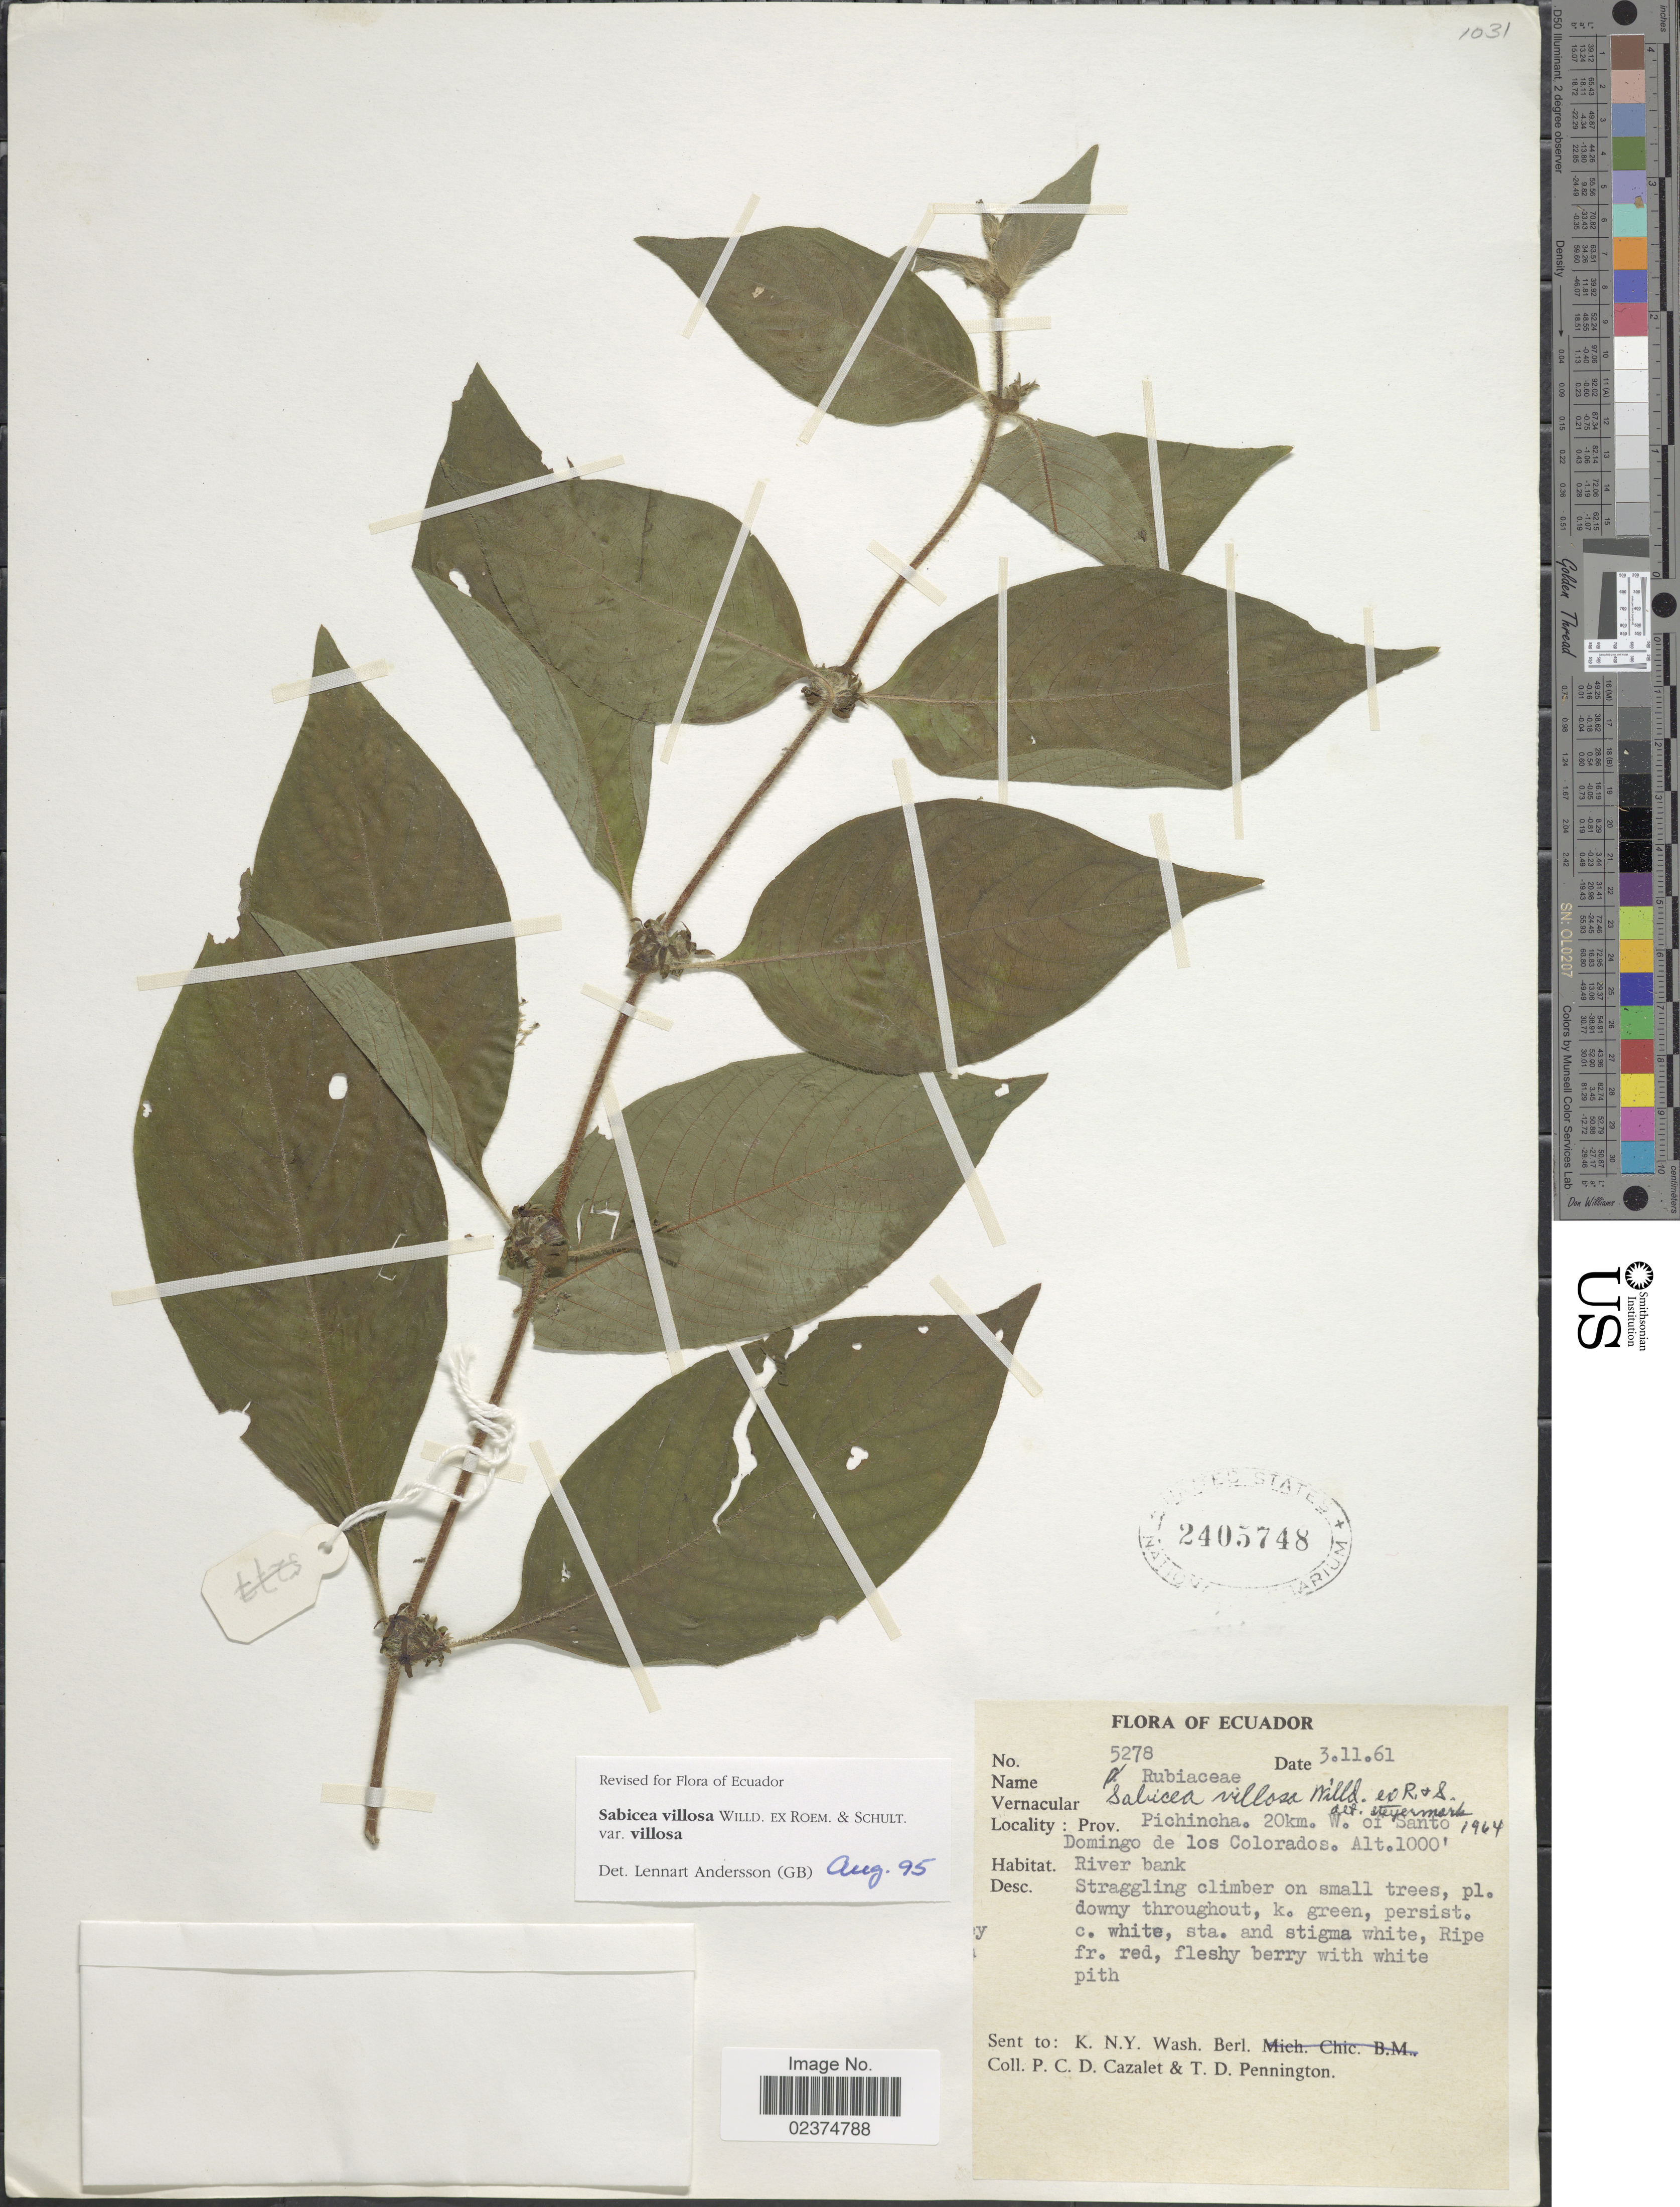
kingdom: Plantae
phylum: Tracheophyta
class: Magnoliopsida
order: Gentianales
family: Rubiaceae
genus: Sabicea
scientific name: Sabicea villosa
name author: Willd. ex Roem. & Schult.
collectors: P. C. D. Cazalet & T. D. Pennington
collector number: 5278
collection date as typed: Transcribed d/m/y: 3/11/61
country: Ecuador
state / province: Pichincha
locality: Prov. Pichincha. 20 km. W. of Santo Domingo de los Colorados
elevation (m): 305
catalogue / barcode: US 2405748